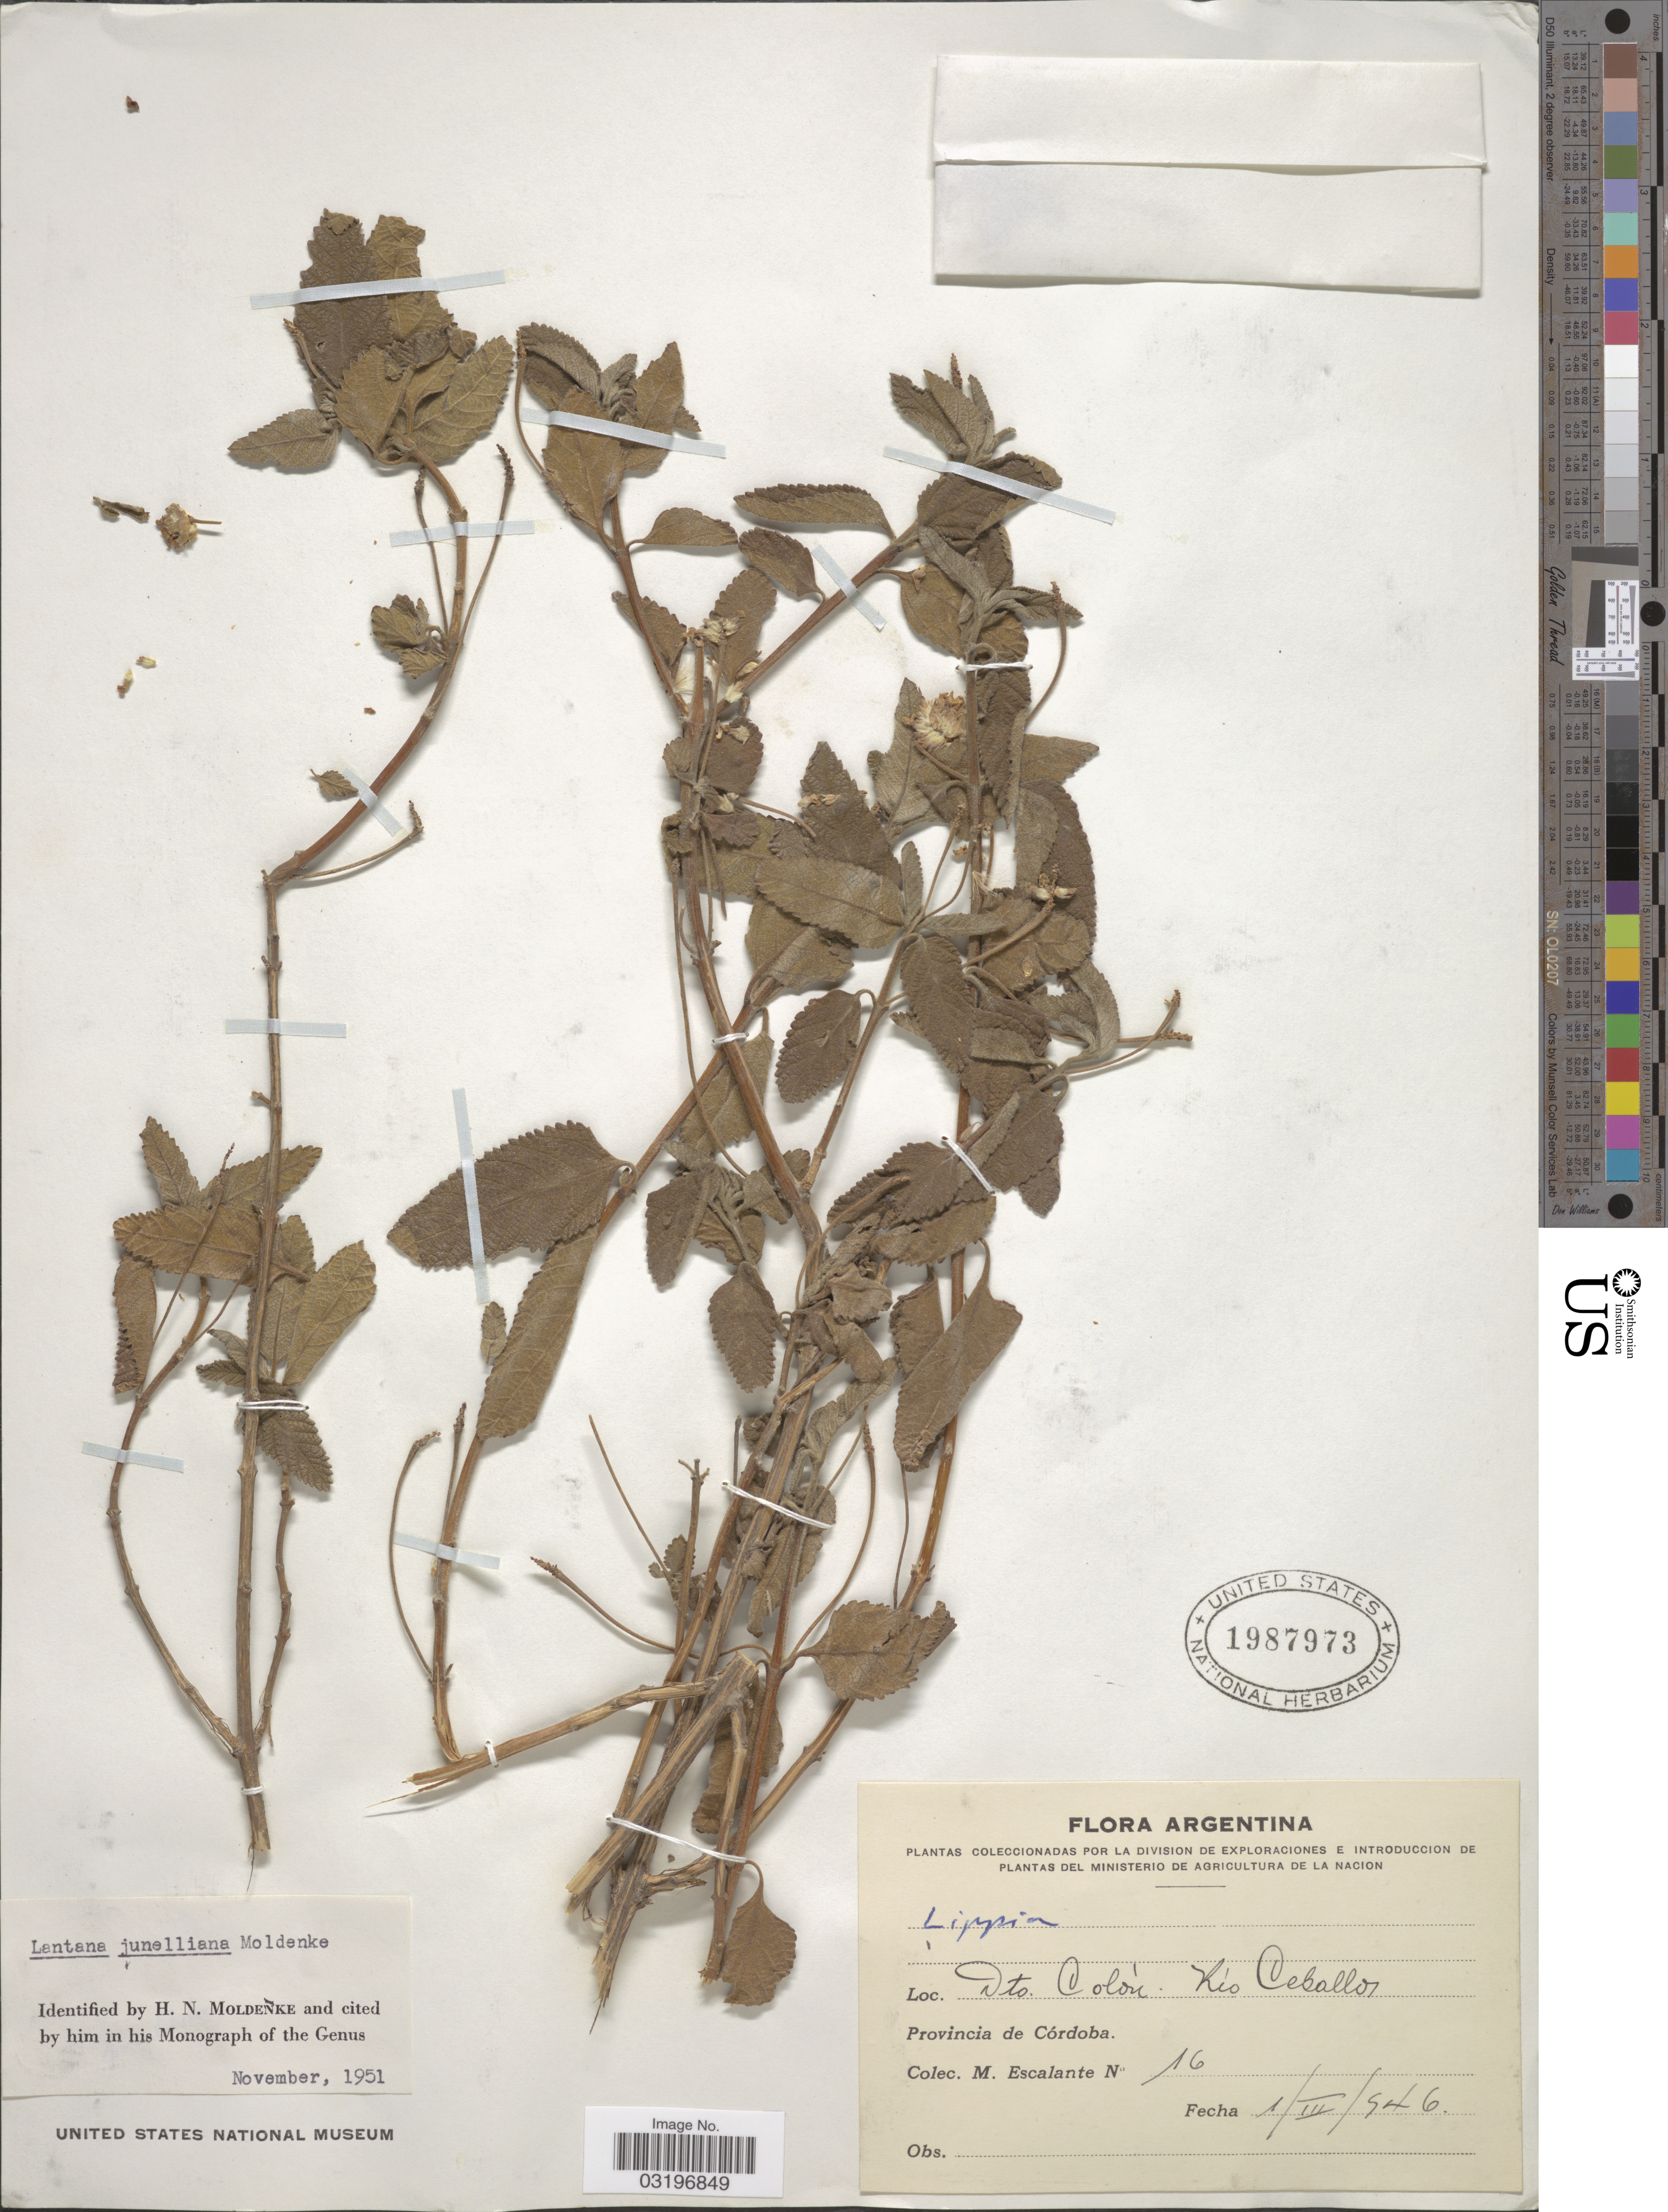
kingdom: Plantae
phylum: Tracheophyta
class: Magnoliopsida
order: Lamiales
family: Verbenaceae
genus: Lantana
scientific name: Lantana junelliana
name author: Moldenke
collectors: M. Escalante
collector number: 16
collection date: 1946-03-01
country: Colombia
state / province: Córdoba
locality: Dto. Colón. Río Ceballos.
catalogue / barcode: US 1987973